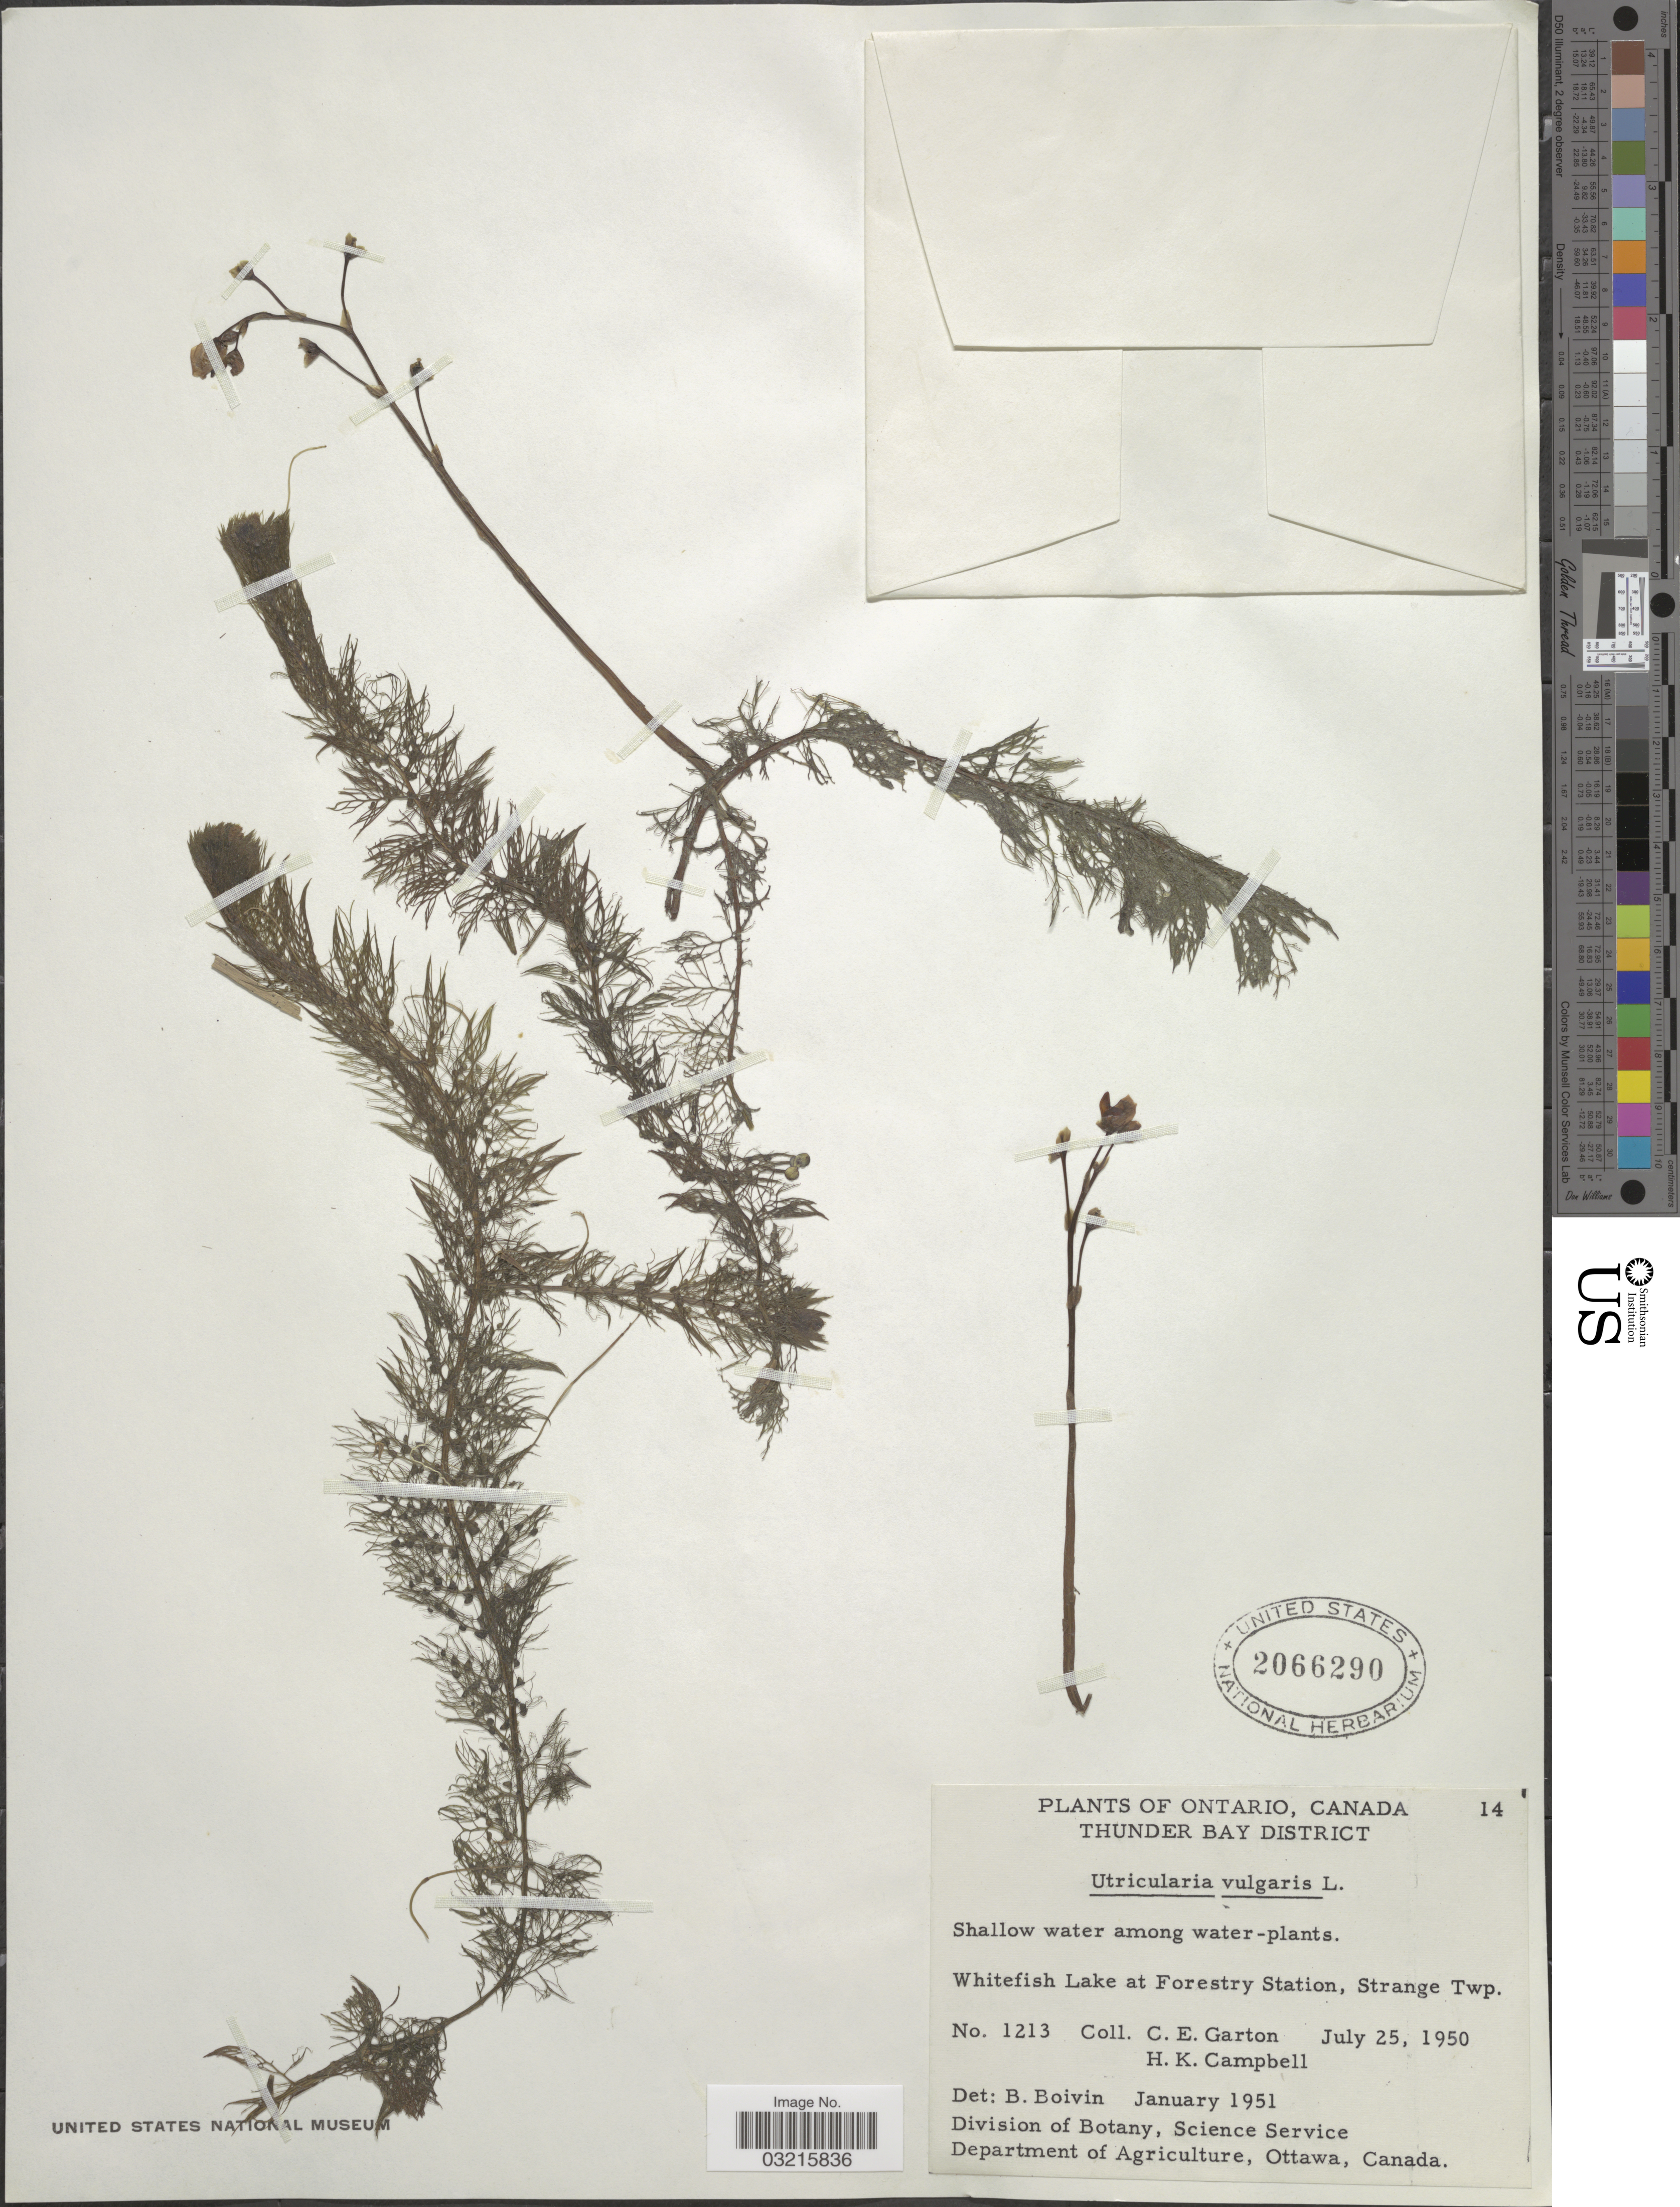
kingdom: Plantae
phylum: Tracheophyta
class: Magnoliopsida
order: Lamiales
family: Lentibulariaceae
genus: Utricularia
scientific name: Utricularia vulgaris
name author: L.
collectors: C. E. Garton & H. K. Campbell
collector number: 1213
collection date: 1950-07-25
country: Canada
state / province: Ontario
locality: Thunder Bay District. Whitefish Lake at Forestry Station, Strange Twp.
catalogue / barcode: US 2066290